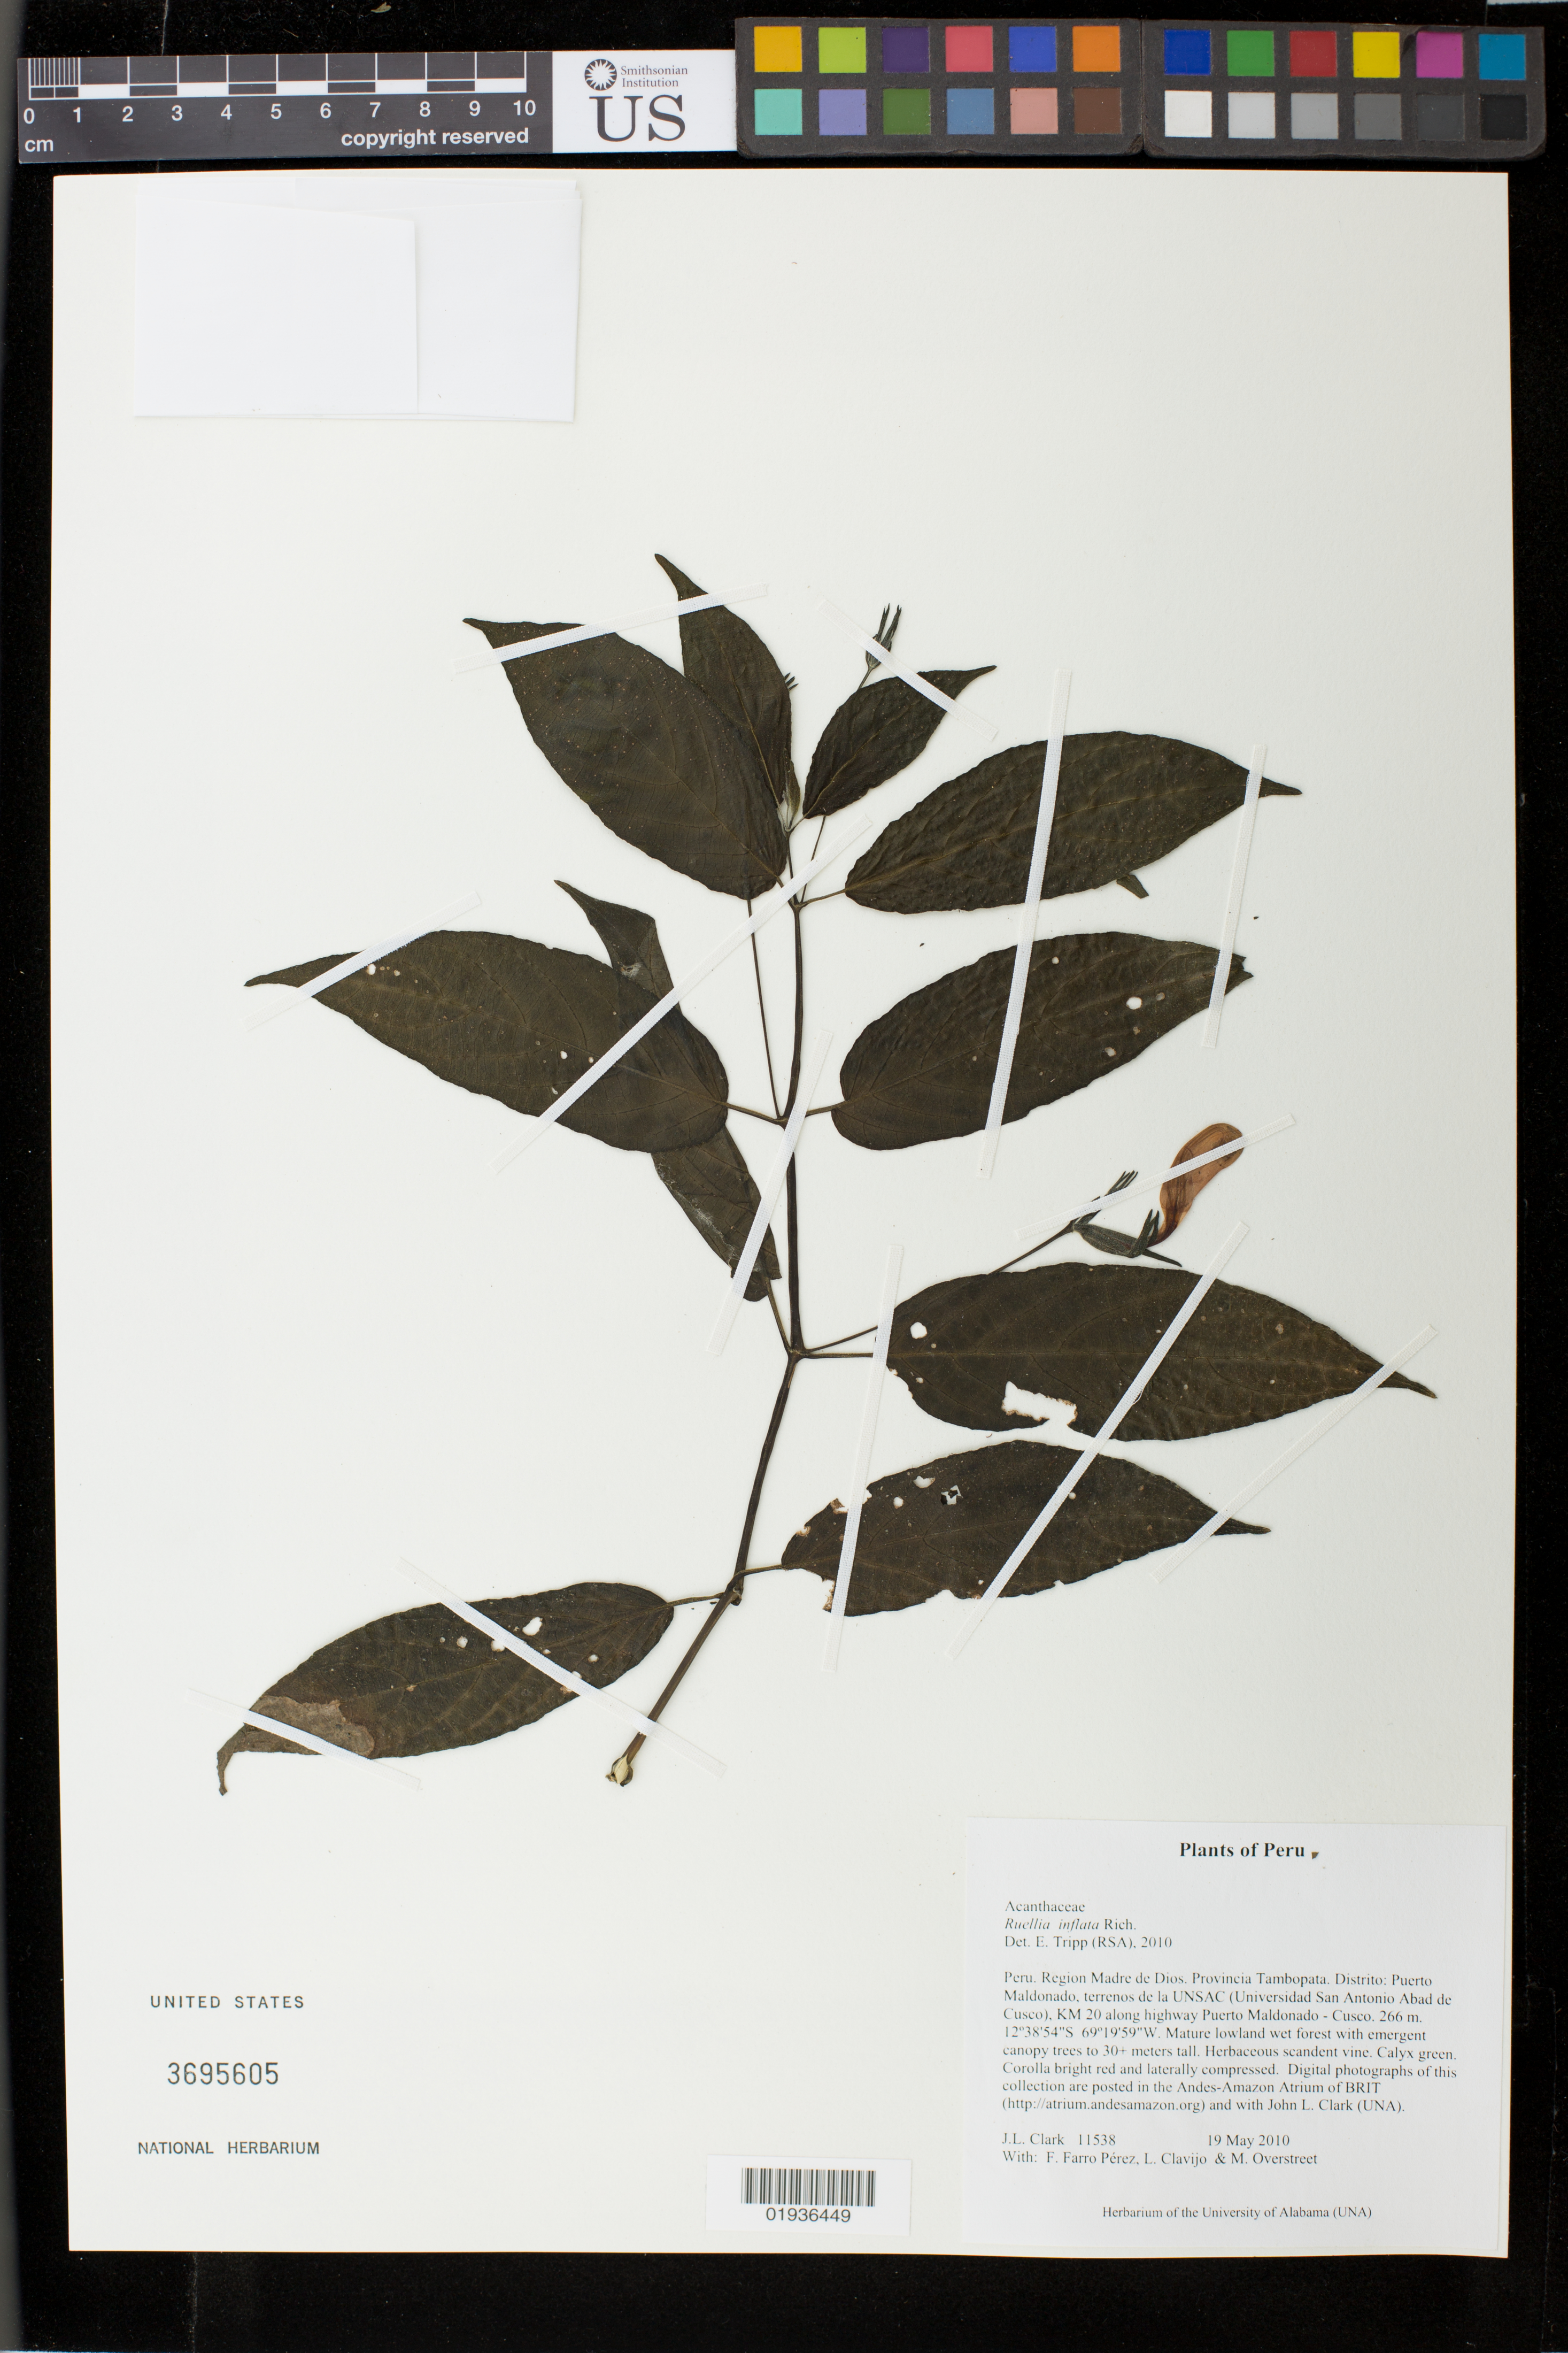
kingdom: Plantae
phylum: Tracheophyta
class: Magnoliopsida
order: Lamiales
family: Acanthaceae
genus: Ruellia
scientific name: Ruellia inflata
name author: Rich.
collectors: J. L. Clark, F. Farro Pérez, L. Clavijo & M. Overstreet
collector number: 11538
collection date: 2010-05-19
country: Peru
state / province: Madre de Dios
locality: Provincia Tambopata. Distrito Puerto Maldonado, terrenos de la UNSAC (Universidad San Antonio Abad de Cusco), km 20 along highway Puerto Maldonado - Cusco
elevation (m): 266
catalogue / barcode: US 3695605